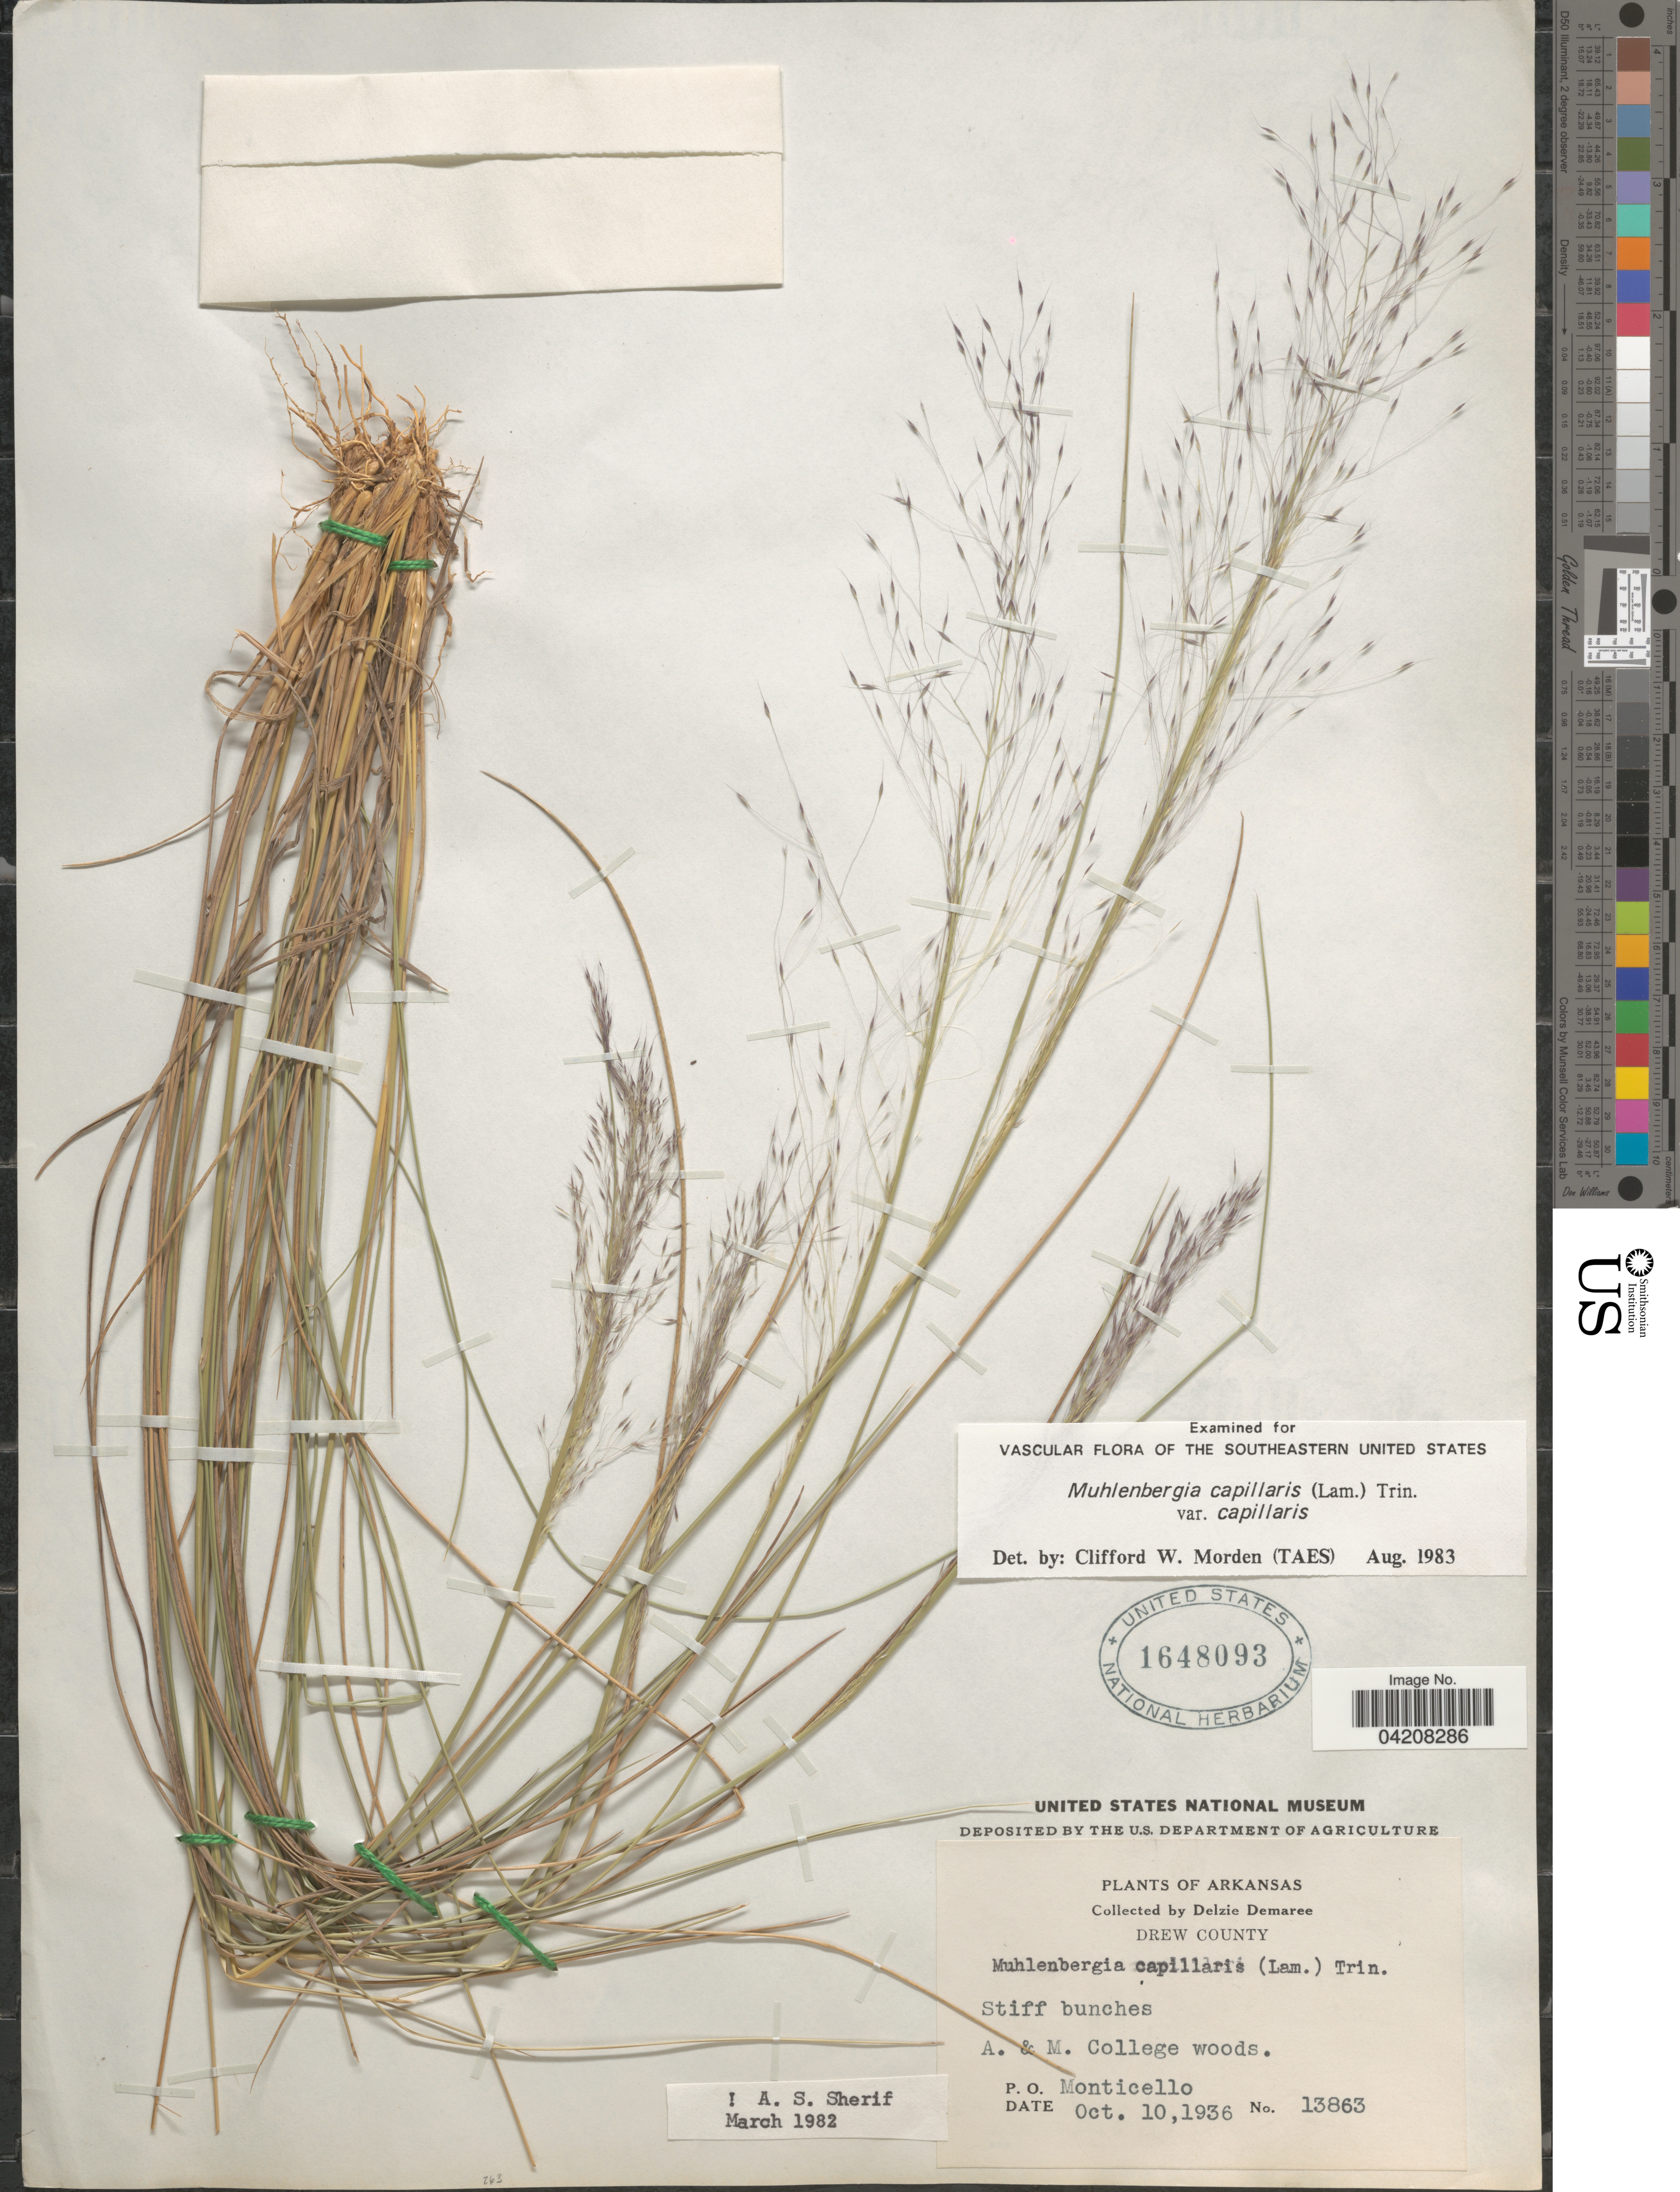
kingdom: Plantae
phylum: Tracheophyta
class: Liliopsida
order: Poales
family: Poaceae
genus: Muhlenbergia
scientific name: Muhlenbergia capillaris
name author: (Lam.) Trin.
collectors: D. Demaree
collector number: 13863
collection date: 1936-10-10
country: United States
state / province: Arkansas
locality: Drew County. A. & M. College woods. P.O. Monticello.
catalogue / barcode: US 1648093